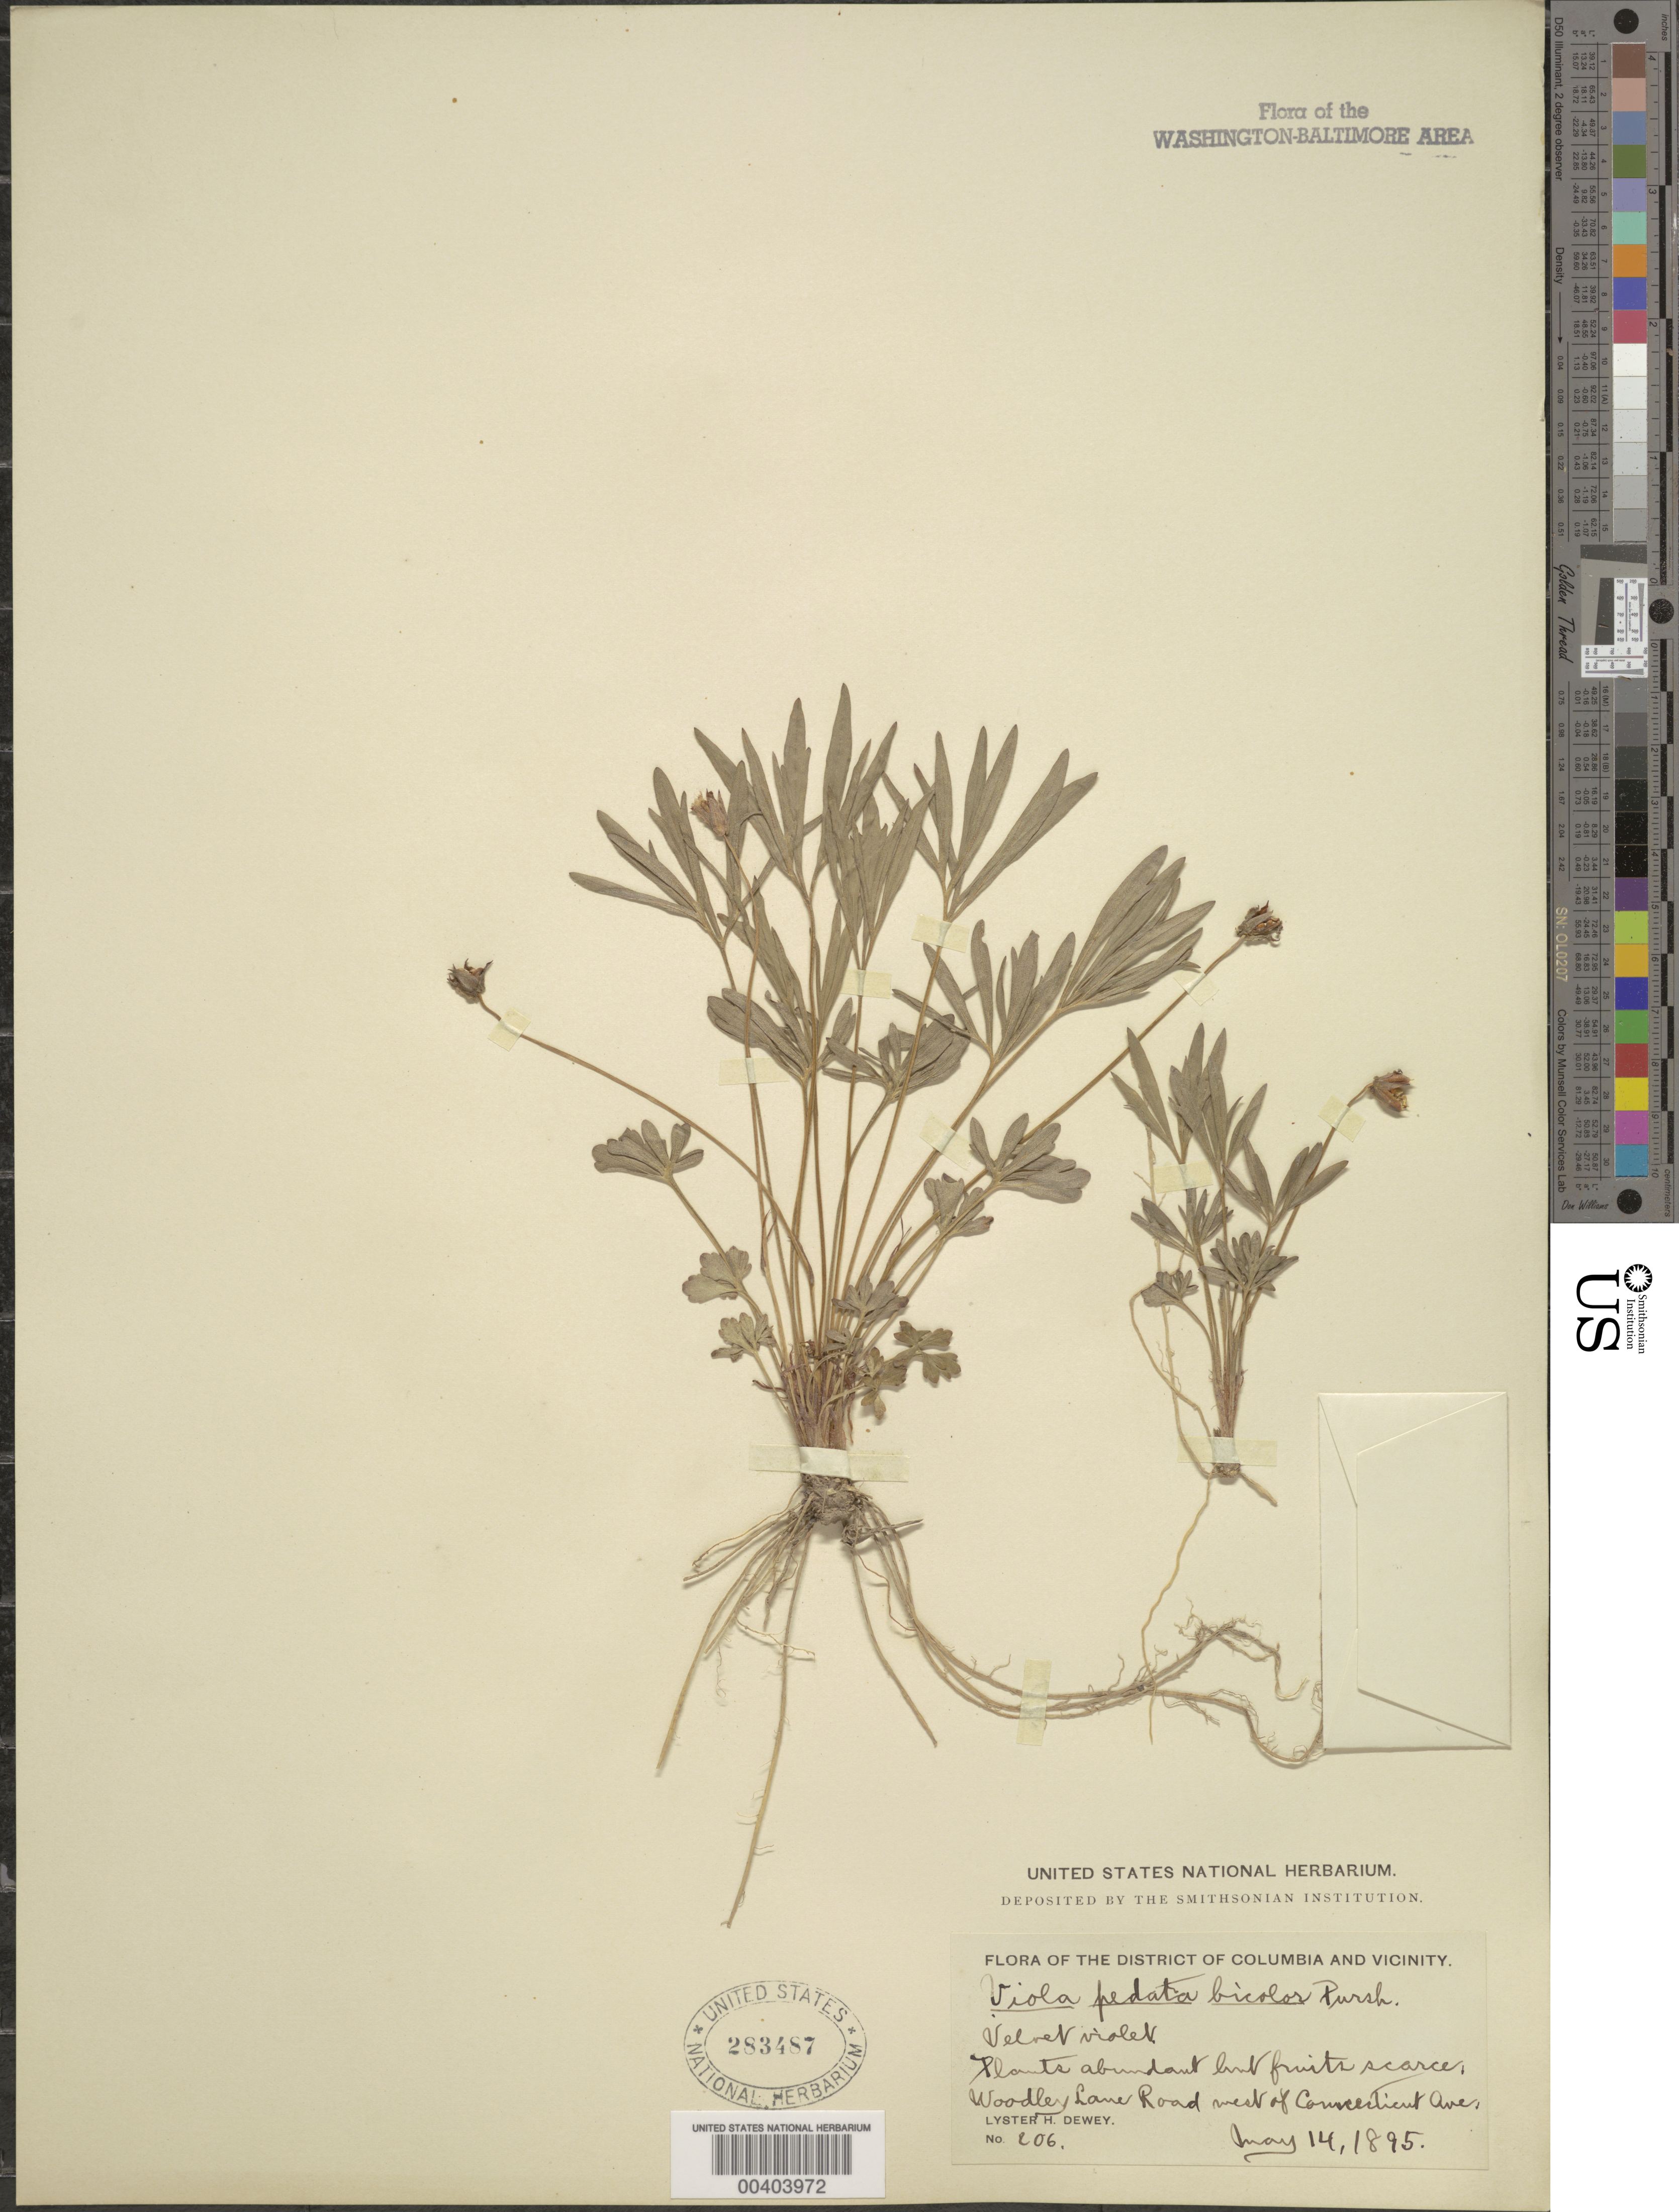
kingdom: Plantae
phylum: Tracheophyta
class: Magnoliopsida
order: Malpighiales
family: Violaceae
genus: Viola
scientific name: Viola pedata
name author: L.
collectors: L. H. Dewey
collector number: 206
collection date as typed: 14 May 1895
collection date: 1895-05-14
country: United States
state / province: District of Columbia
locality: Woodley Lane west of Conn. Ave.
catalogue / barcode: US 283487